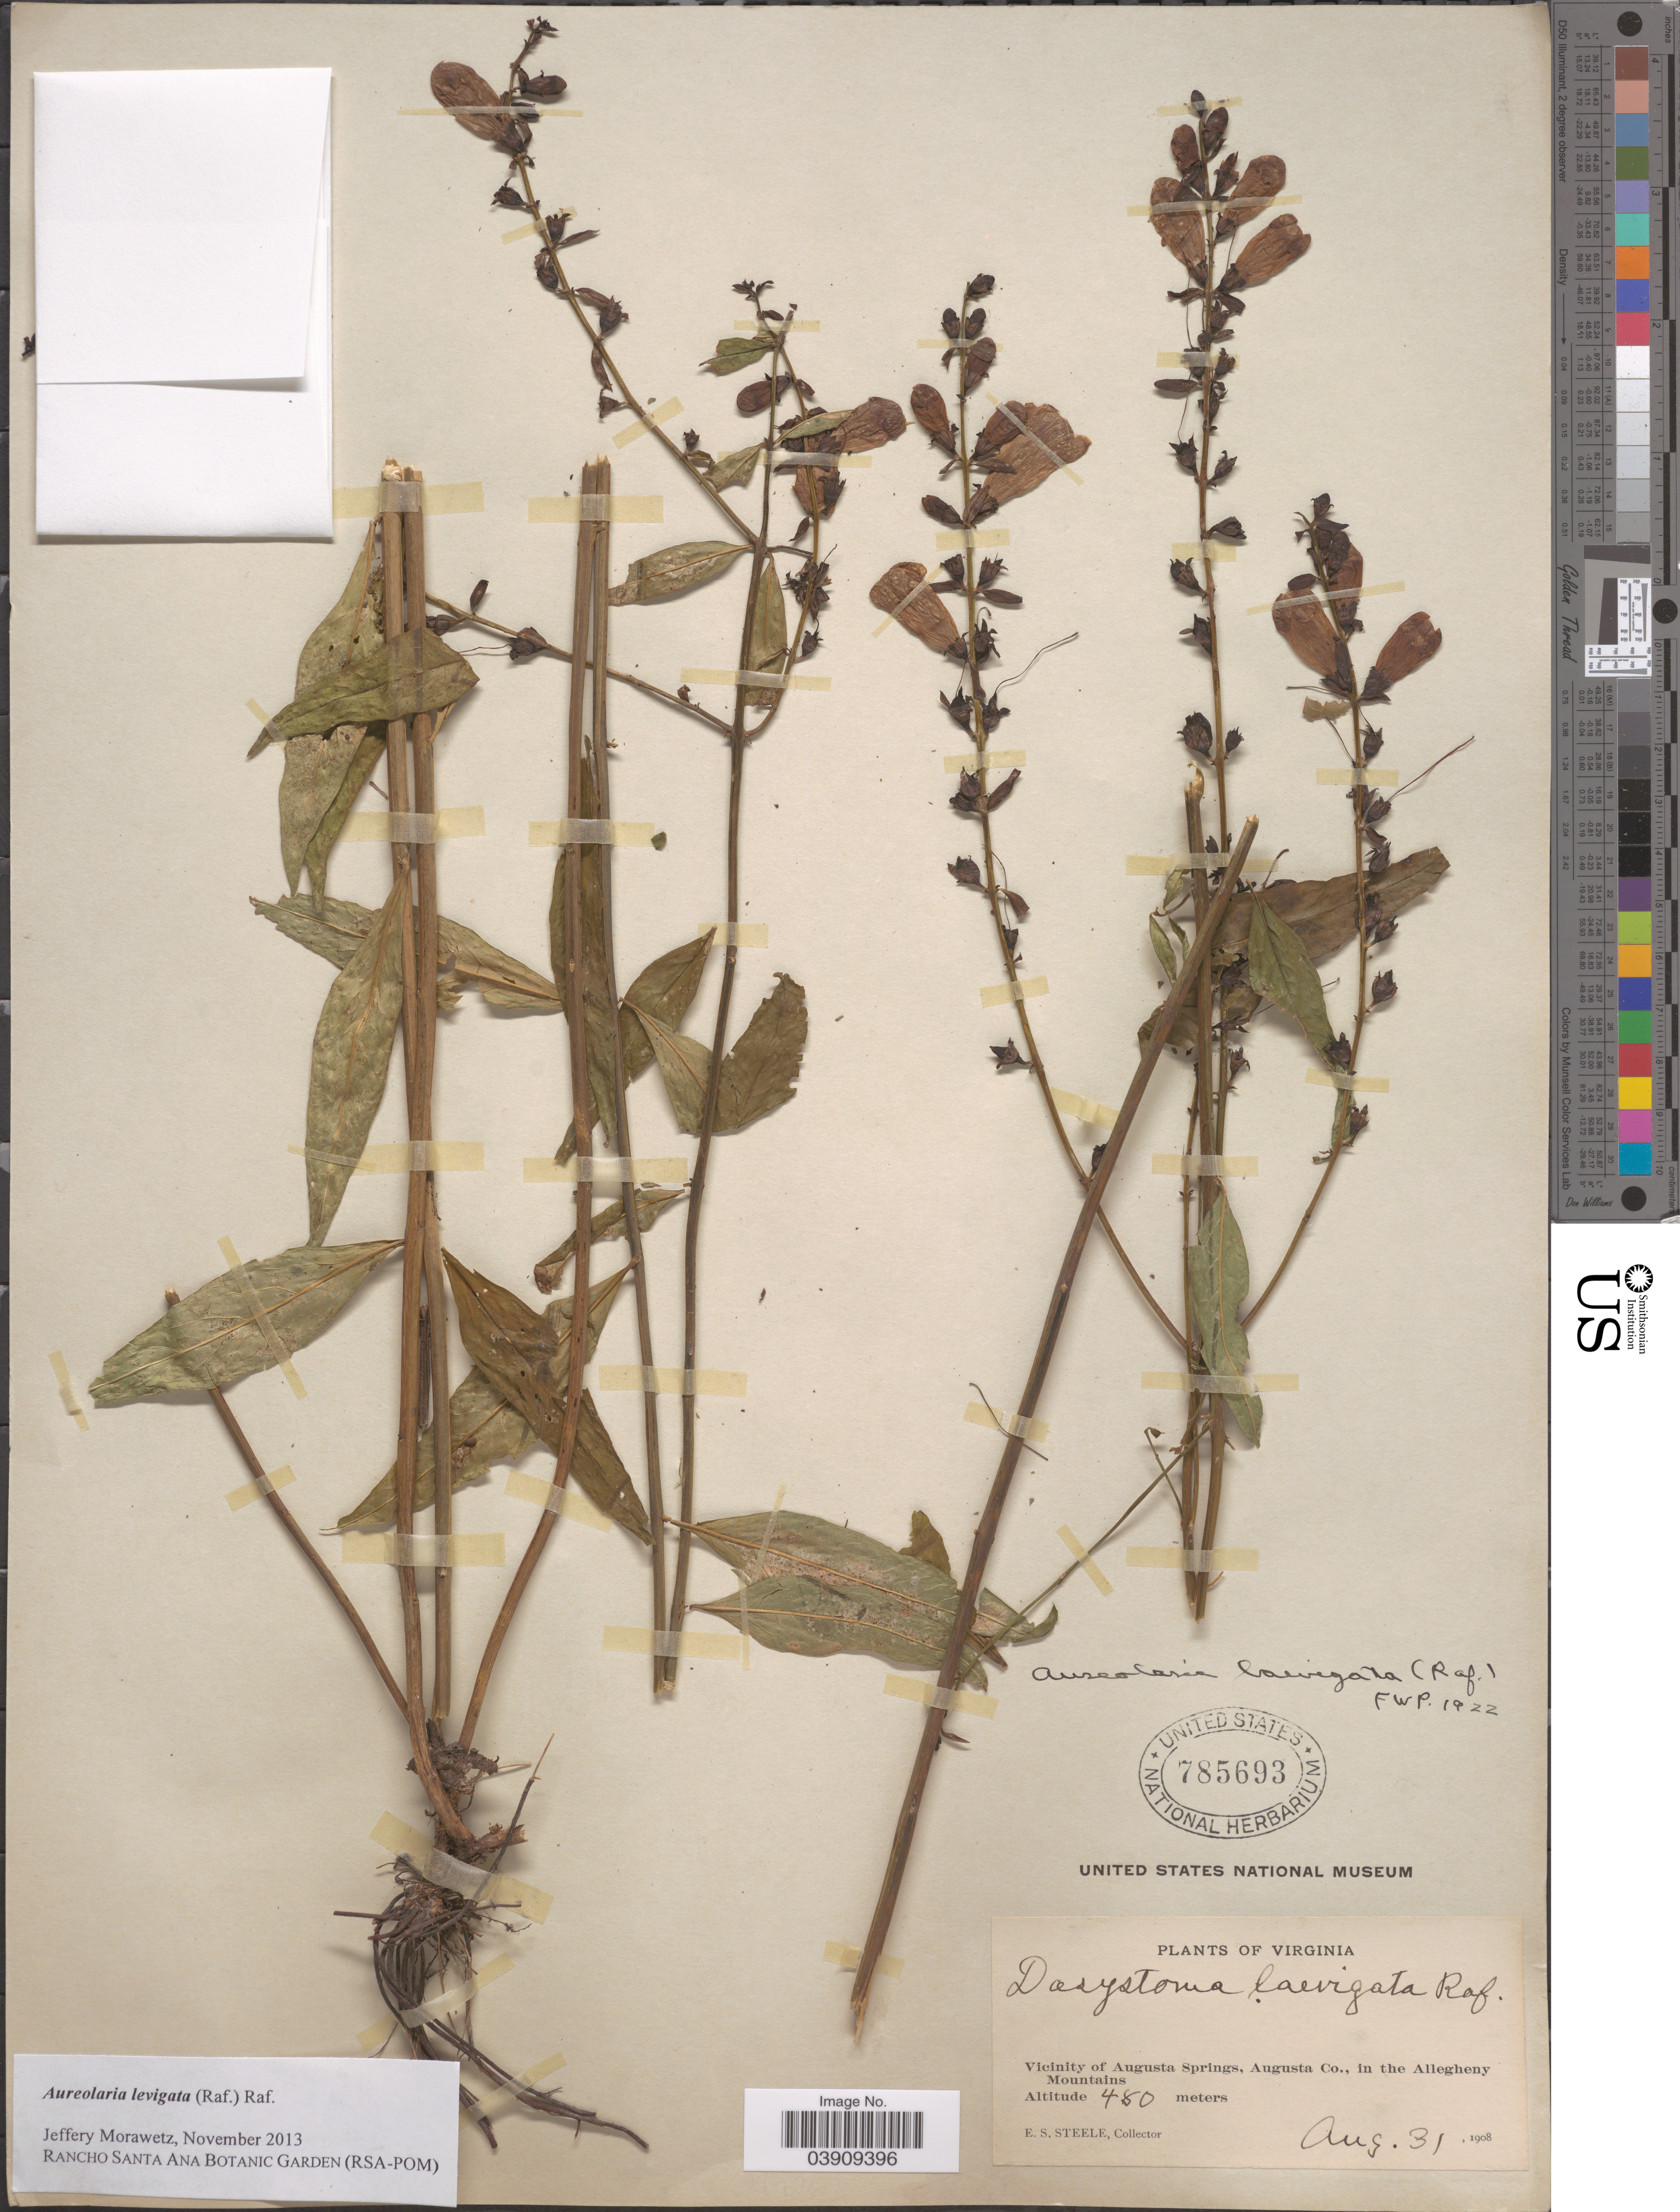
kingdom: Plantae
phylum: Tracheophyta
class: Magnoliopsida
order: Lamiales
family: Orobanchaceae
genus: Aureolaria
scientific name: Aureolaria laevigata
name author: (Raf.) Raf.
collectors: E. Steele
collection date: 1908-08-31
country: United States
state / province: Virginia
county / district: Augusta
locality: Vicinity of Augusta Springs, Augusta Co., in the Allegheny Mountains.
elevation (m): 480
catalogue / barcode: US 785693